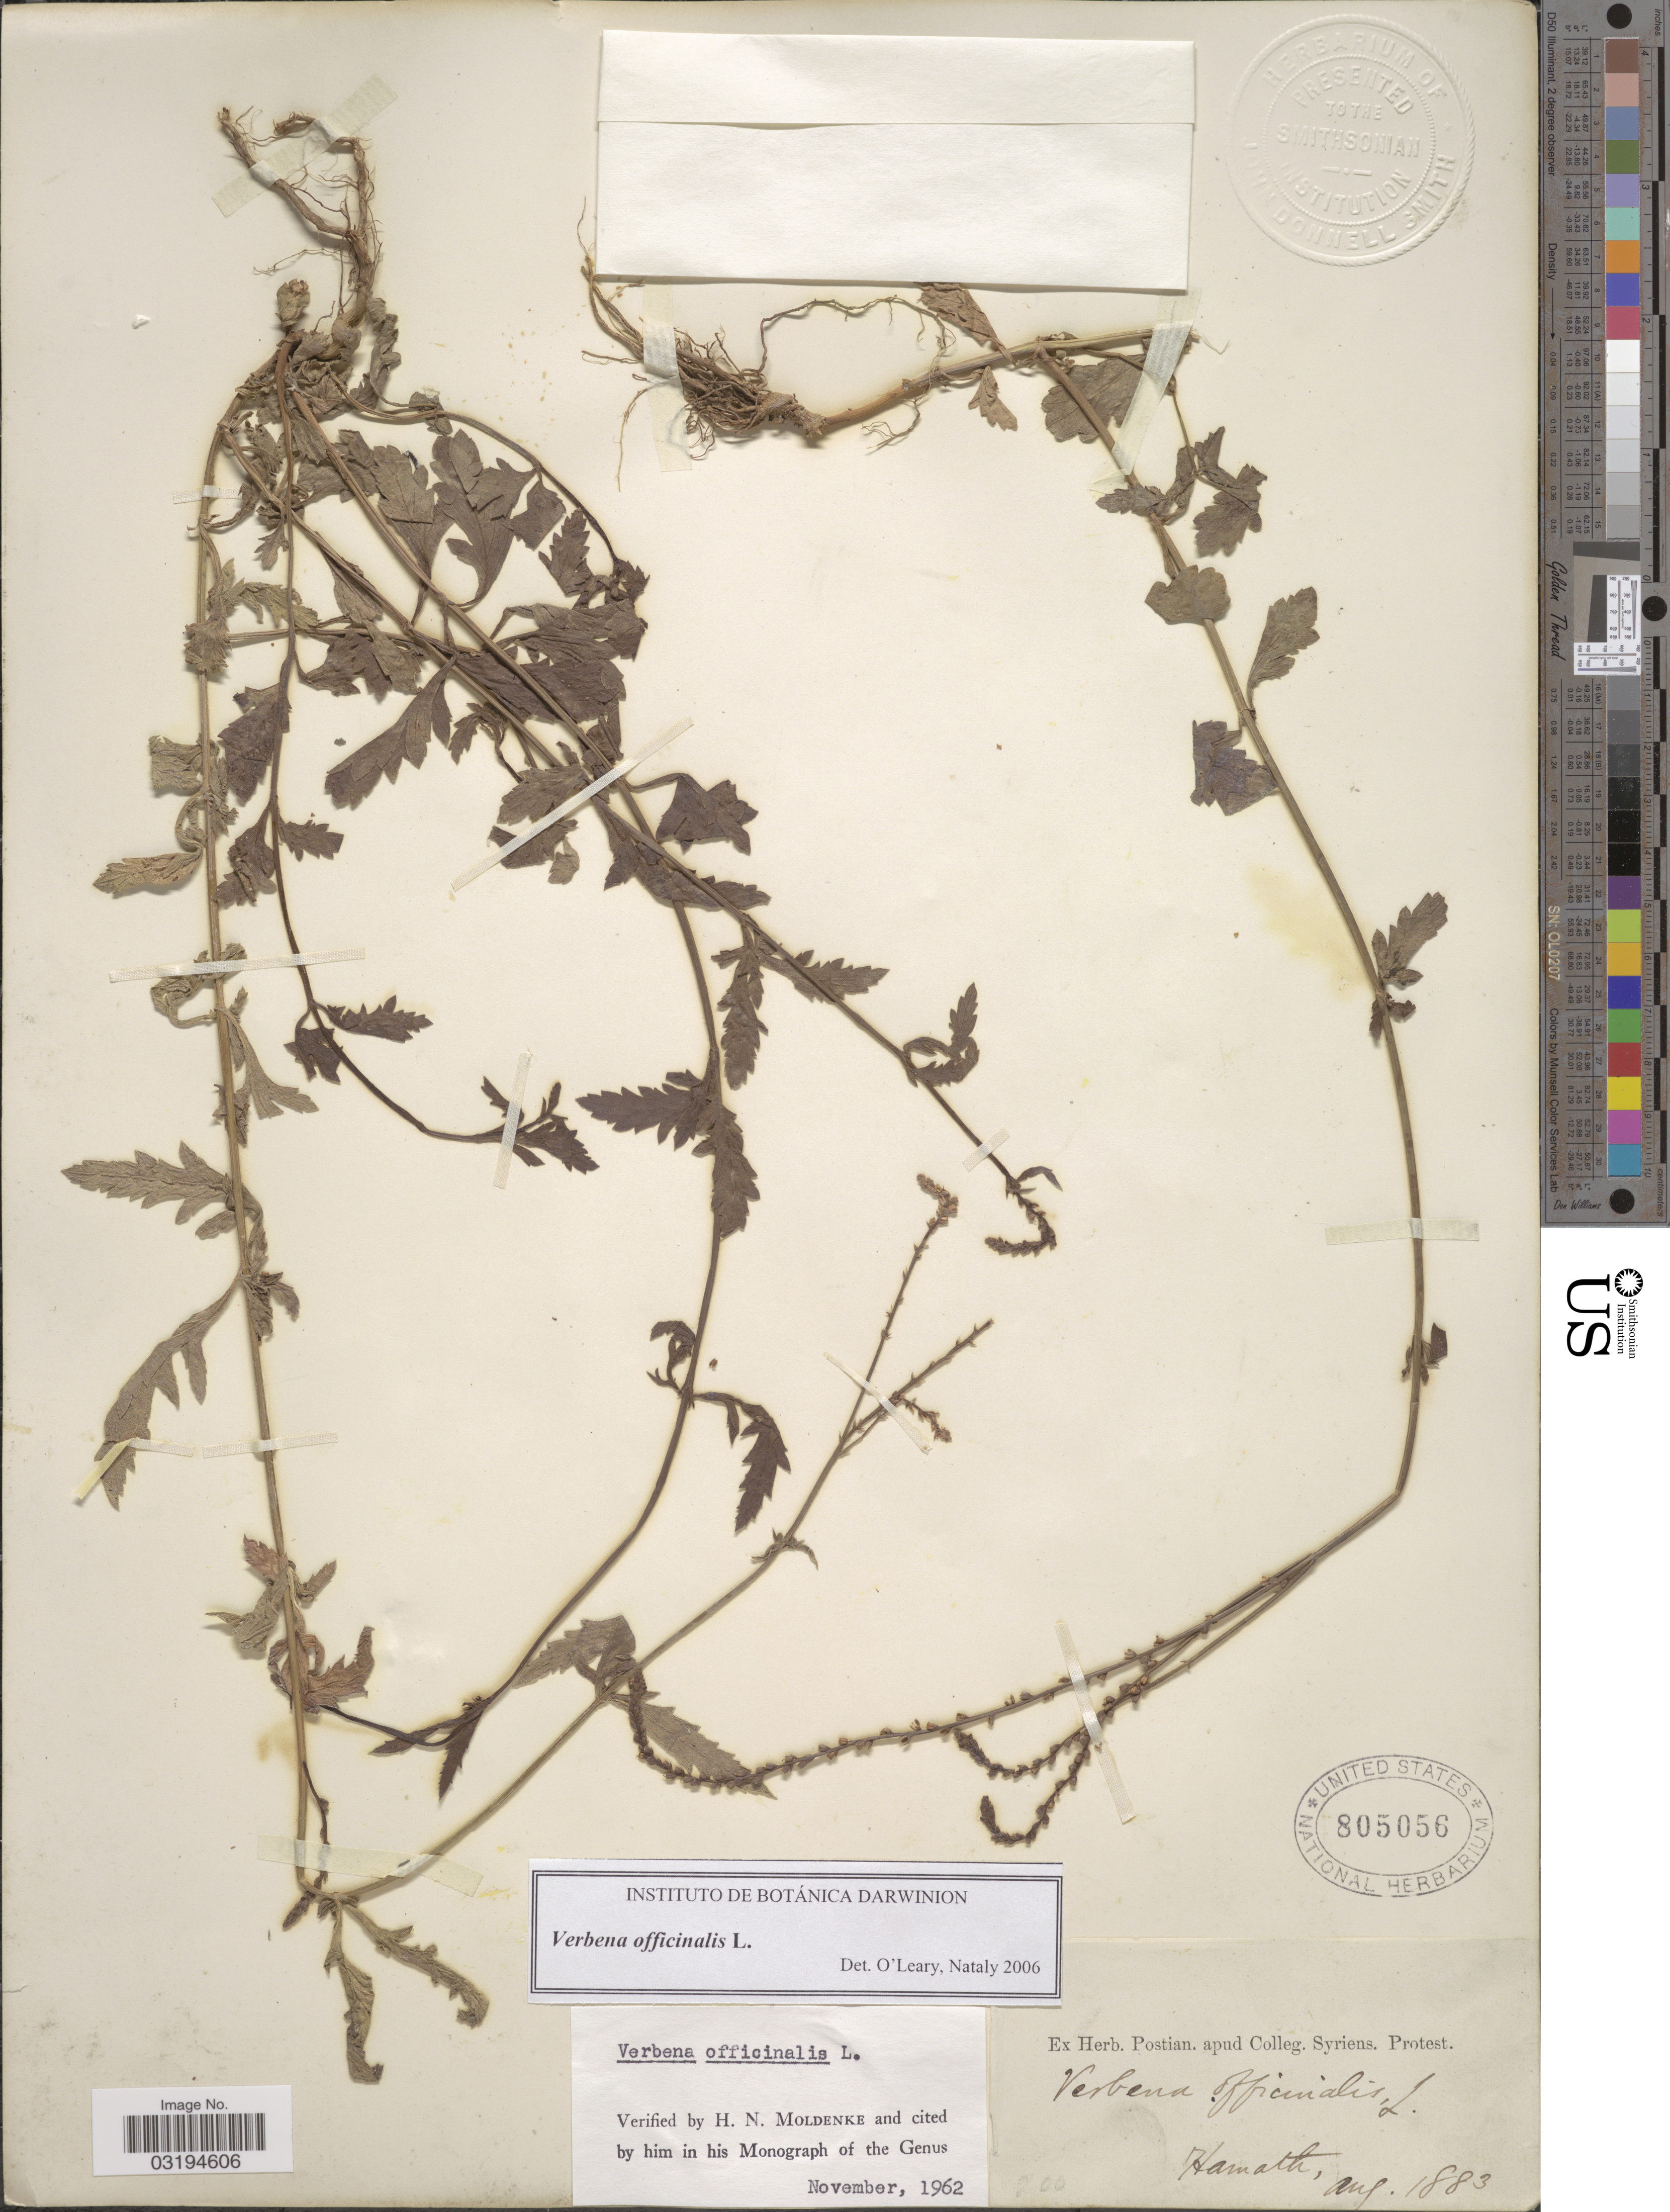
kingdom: Plantae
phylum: Tracheophyta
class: Magnoliopsida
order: Lamiales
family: Verbenaceae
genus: Verbena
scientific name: Verbena officinalis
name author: L.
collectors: ex herb. Postian. apud Colleg. Syriens. Protest. USE "Fannie P. A. Shepard" (10308853) AS PRIMARY COLLECTOR INSTEAD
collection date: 1883-08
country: Syria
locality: Hamath.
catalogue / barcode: US 805056